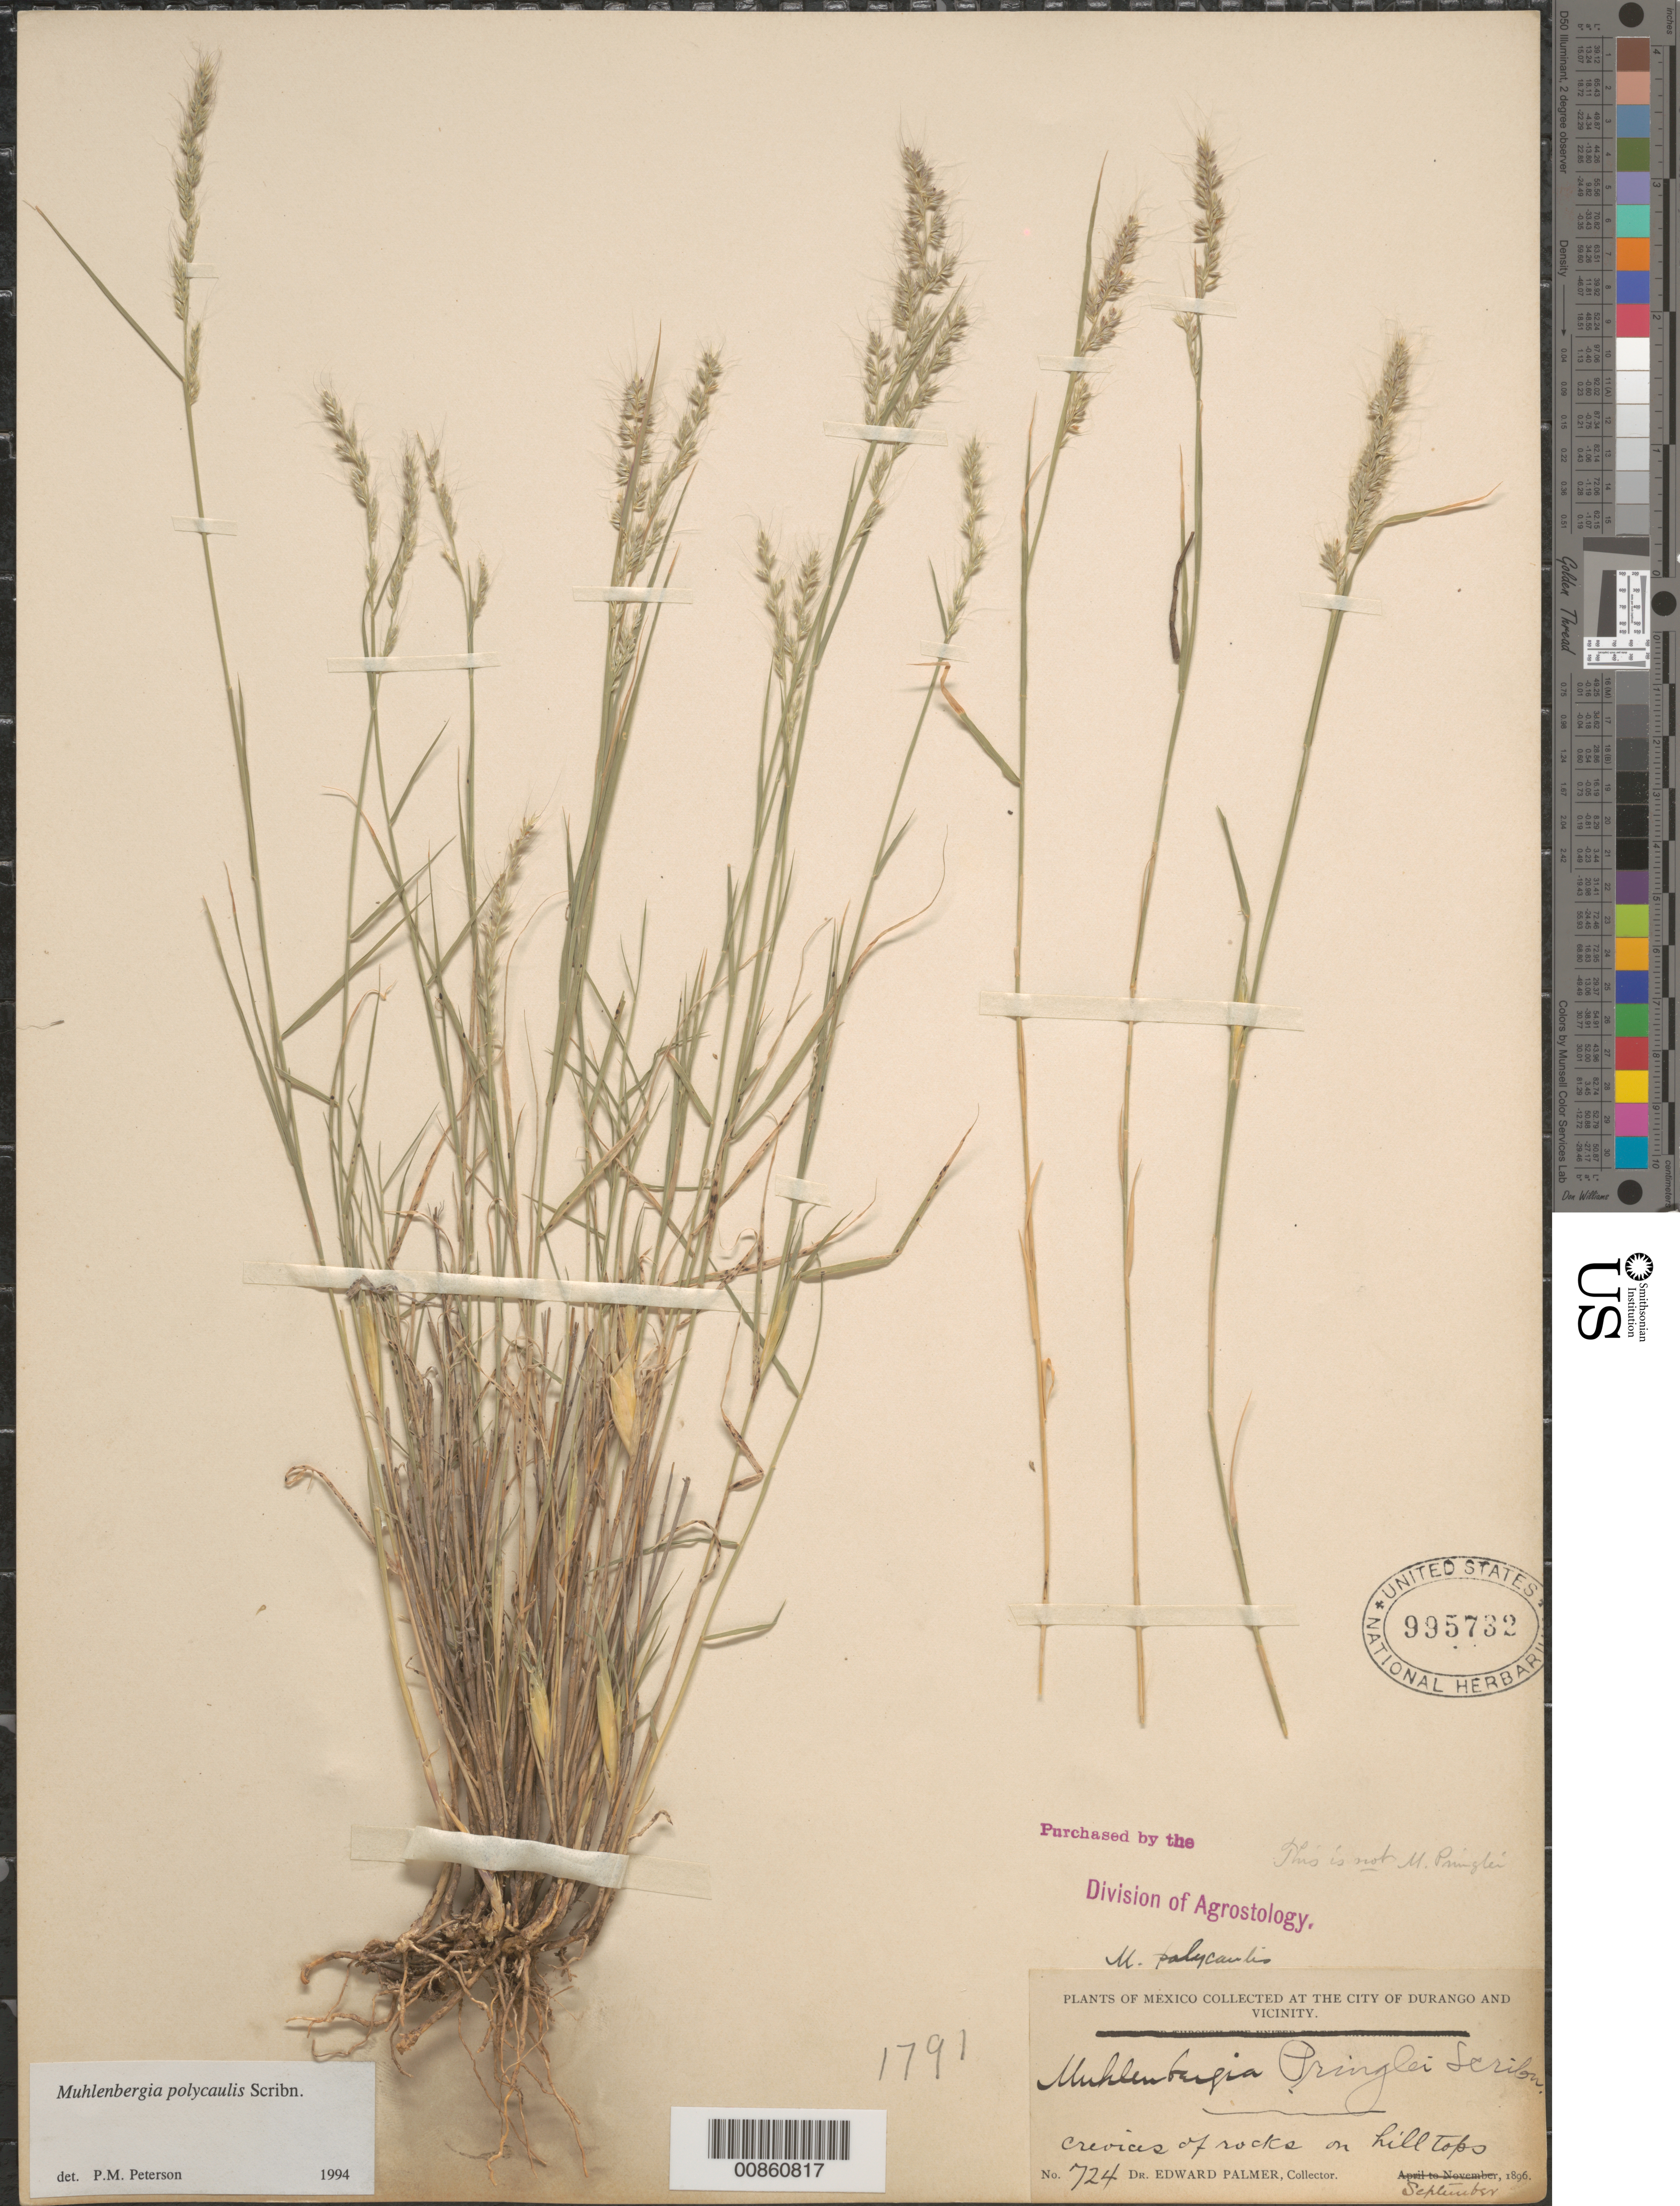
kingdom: Plantae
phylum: Tracheophyta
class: Liliopsida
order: Poales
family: Poaceae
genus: Muhlenbergia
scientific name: Muhlenbergia polycaulis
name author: Scribn.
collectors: E. Palmer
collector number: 724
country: Mexico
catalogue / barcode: US 995732